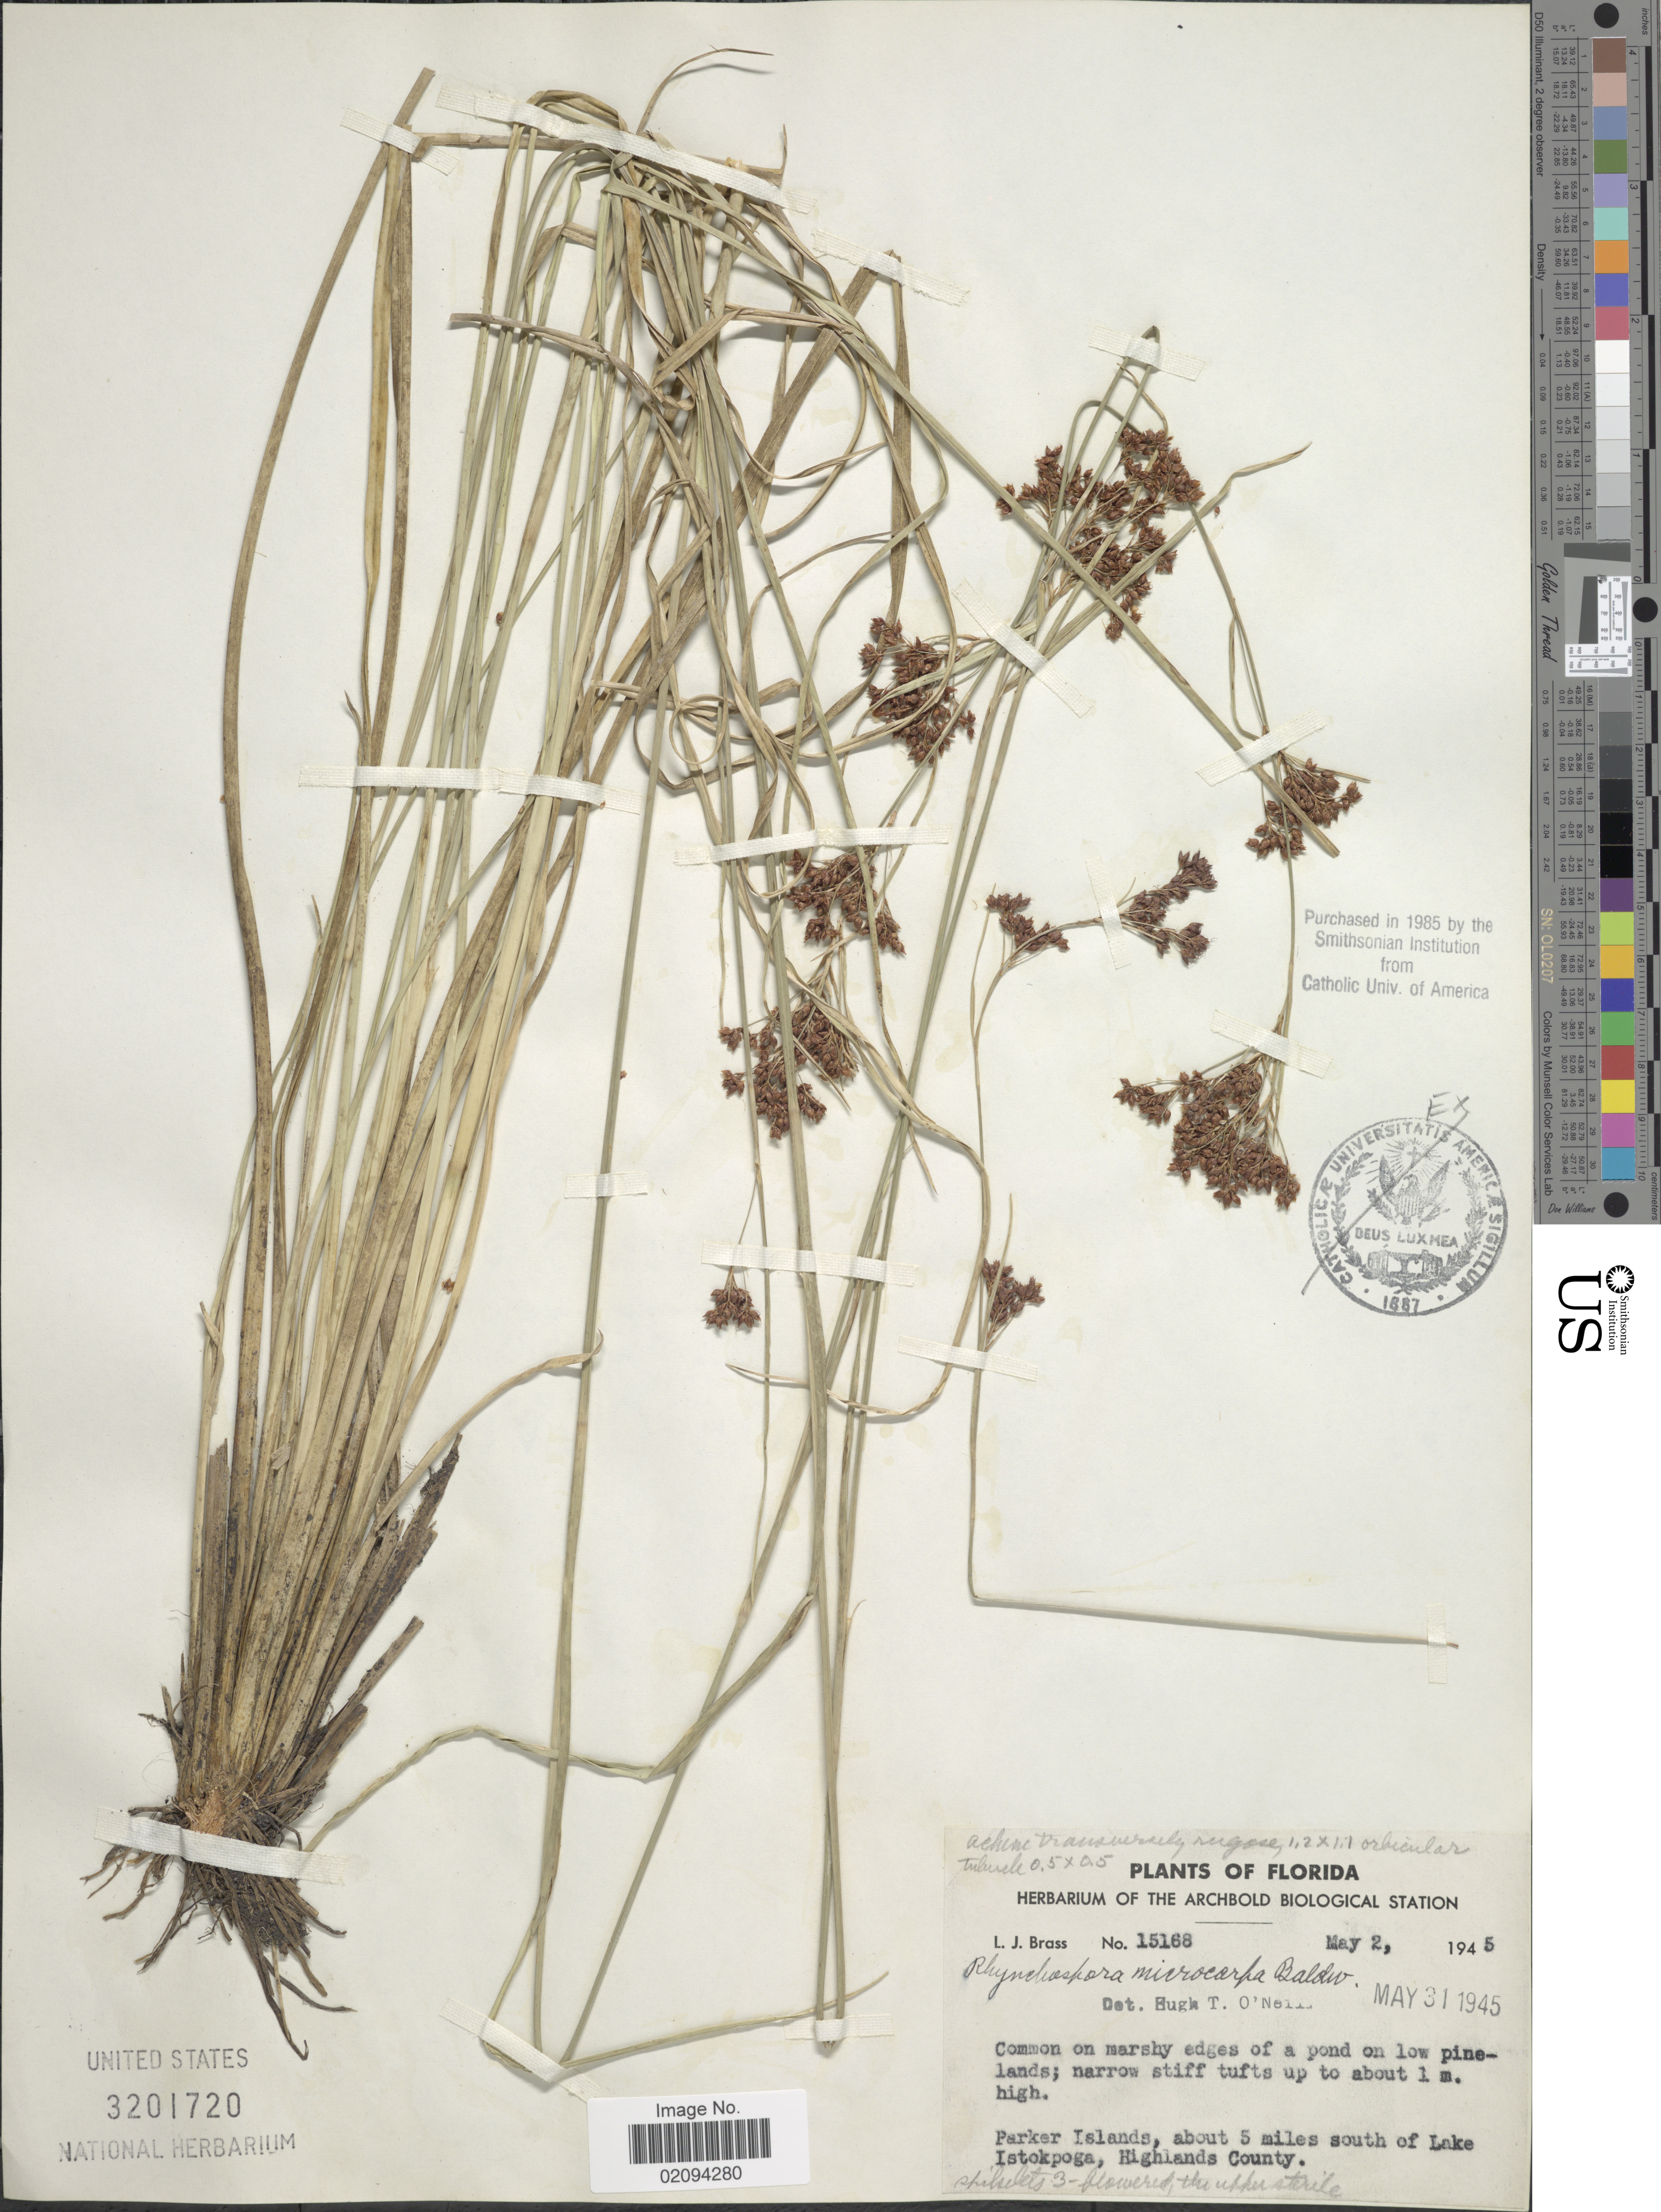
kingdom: Plantae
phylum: Tracheophyta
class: Liliopsida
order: Poales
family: Cyperaceae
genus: Rhynchospora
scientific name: Rhynchospora microcarpa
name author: Baldwin ex A. Gray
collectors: L. J. Brass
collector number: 15168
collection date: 1945-05-02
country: United States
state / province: Florida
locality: Parker Islands, about 5 miles south of Lake Istokpoga, Highlands County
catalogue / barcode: US 3201720